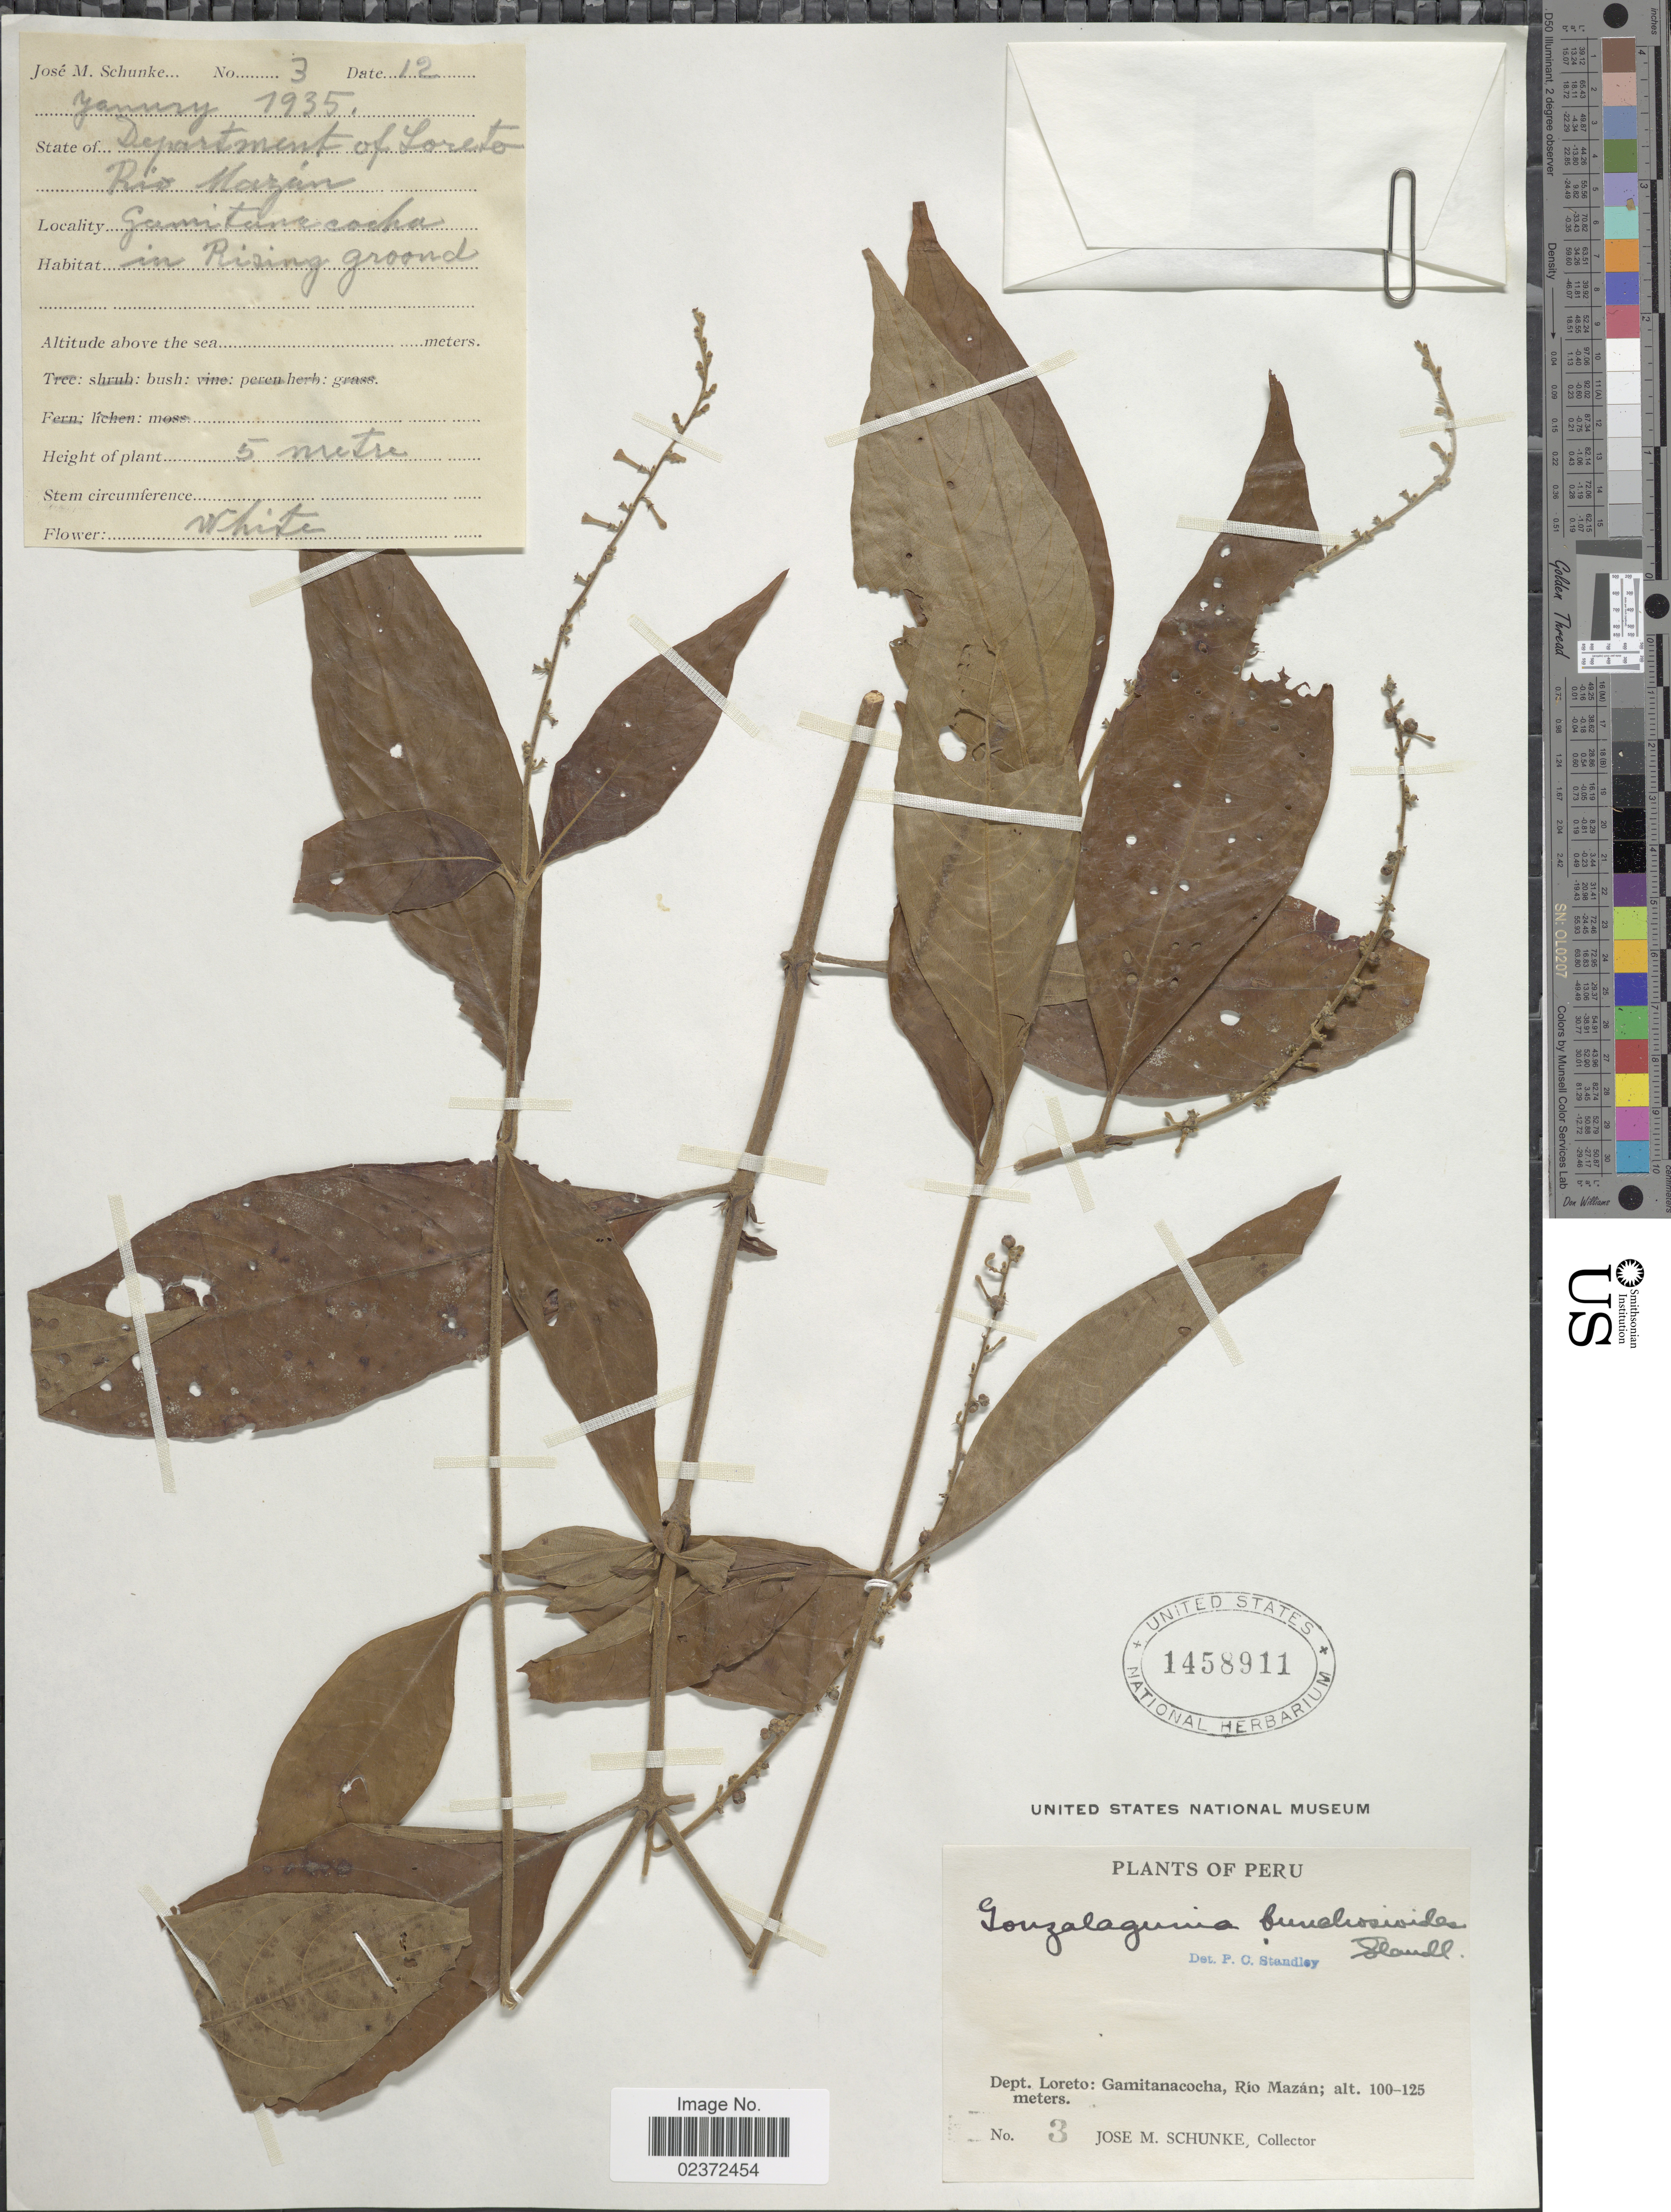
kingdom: Plantae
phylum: Tracheophyta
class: Magnoliopsida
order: Gentianales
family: Rubiaceae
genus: Gonzalagunia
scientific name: Gonzalagunia bunchosioides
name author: Standl.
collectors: J. M. Schunke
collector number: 3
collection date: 1935-01-12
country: Peru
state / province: Loreto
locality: Gamitanacocha, Río Mazán,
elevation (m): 100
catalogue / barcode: US 1458911